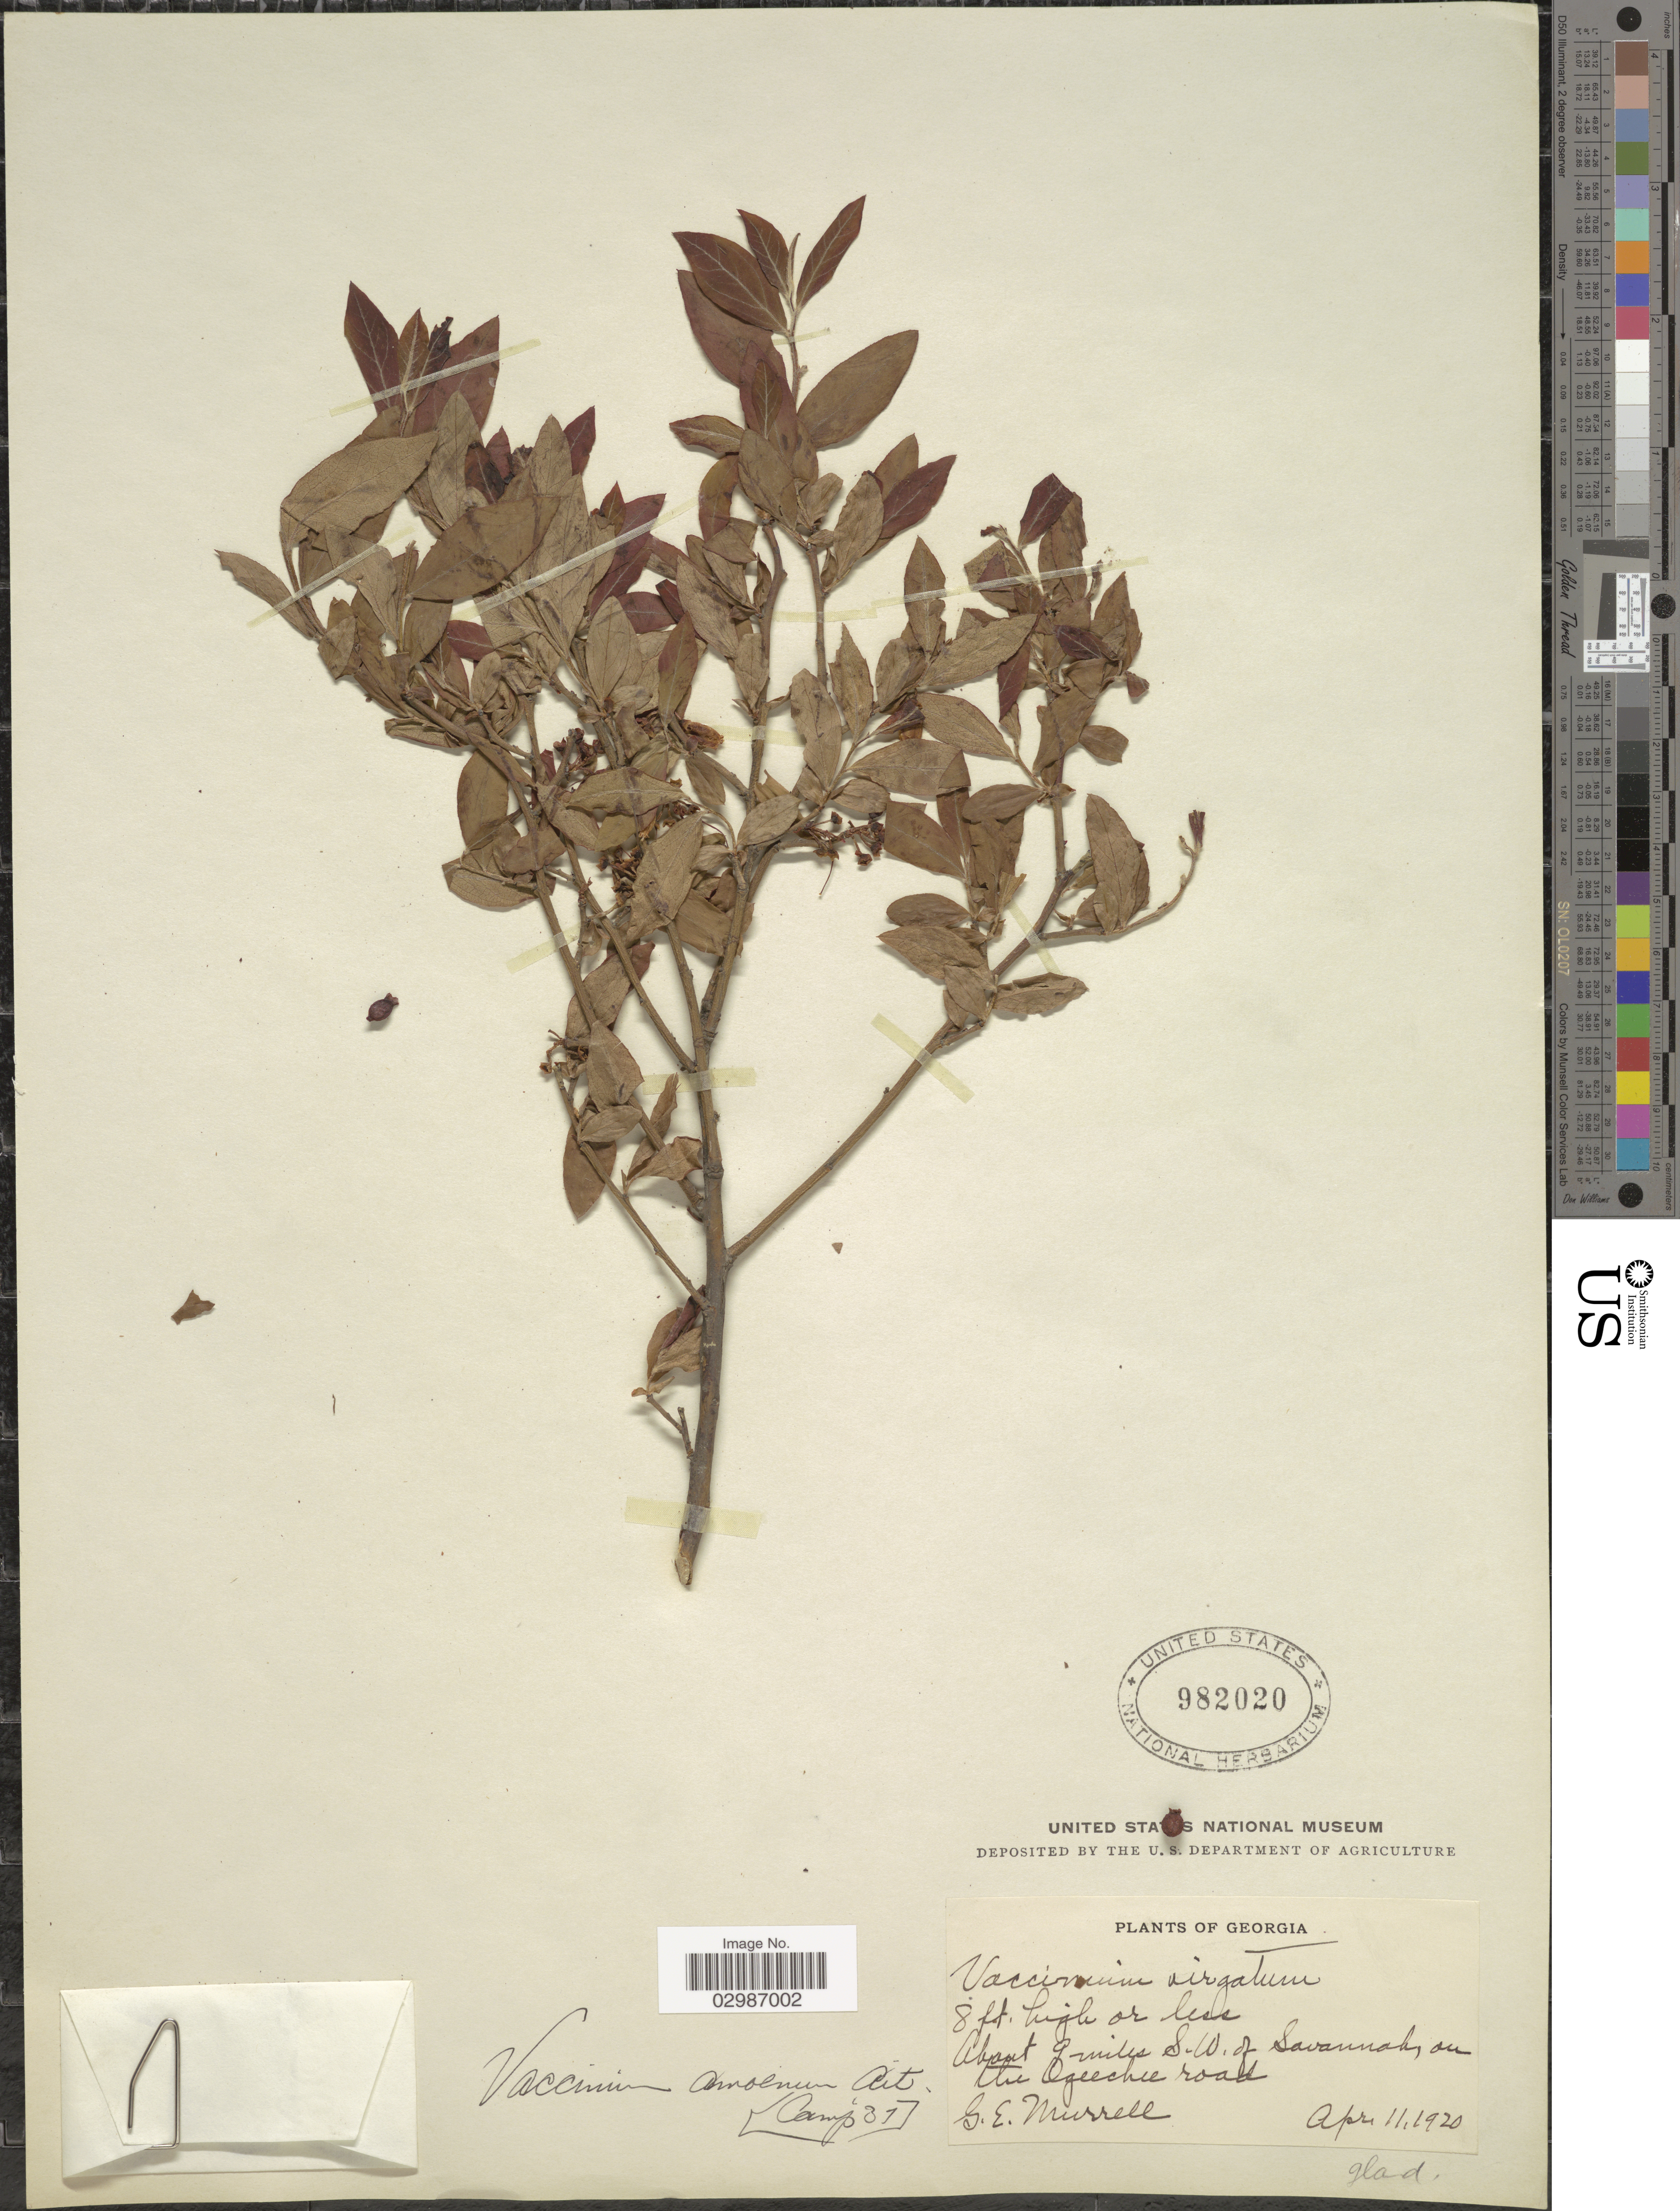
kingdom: Plantae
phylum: Tracheophyta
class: Magnoliopsida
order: Ericales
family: Ericaceae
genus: Vaccinium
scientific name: Vaccinium amoenum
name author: Aiton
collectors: G. Murrell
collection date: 1920-04-11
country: United States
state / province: Georgia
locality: About 9 miles S.W. of Savannah, on the Ogeechee rock.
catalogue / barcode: US 982020